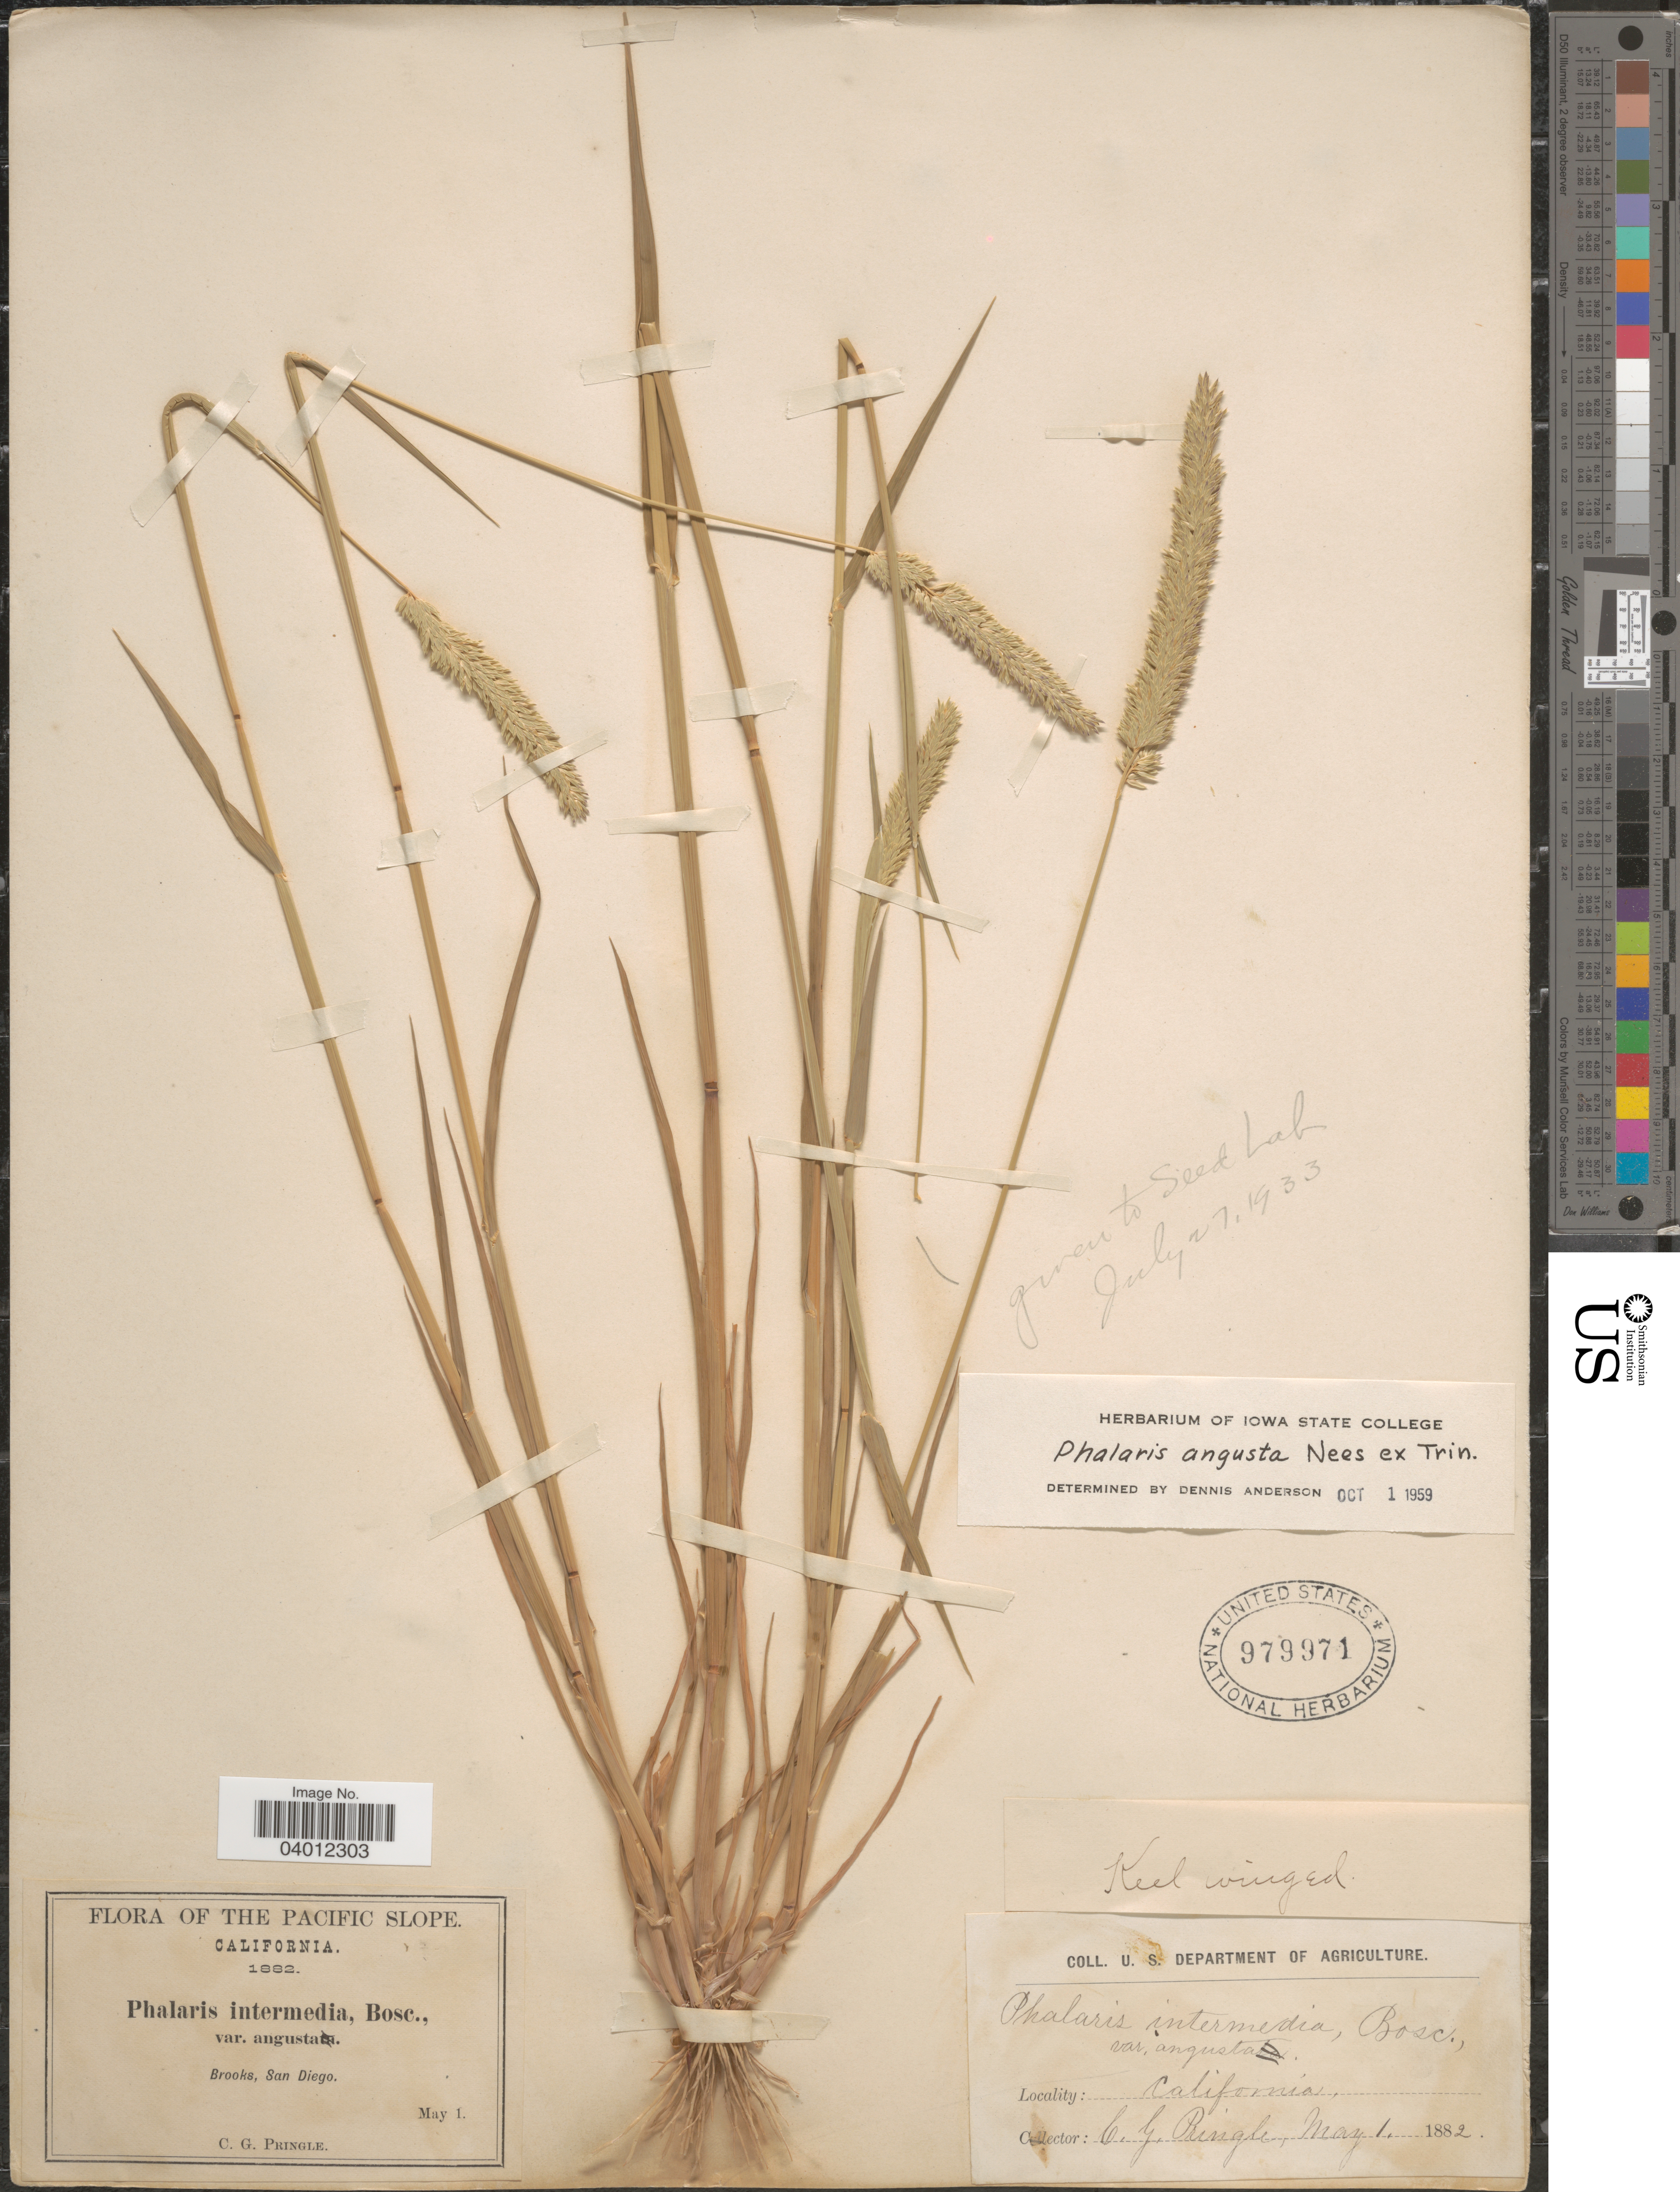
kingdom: Plantae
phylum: Tracheophyta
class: Liliopsida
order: Poales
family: Poaceae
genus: Phalaris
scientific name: Phalaris angusta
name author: Nees ex Trin.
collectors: C. G. Pringle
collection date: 1882-05-01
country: United States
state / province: California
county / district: San Diego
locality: The Pacific Slope. Brooks, San Diego.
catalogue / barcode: US 979971